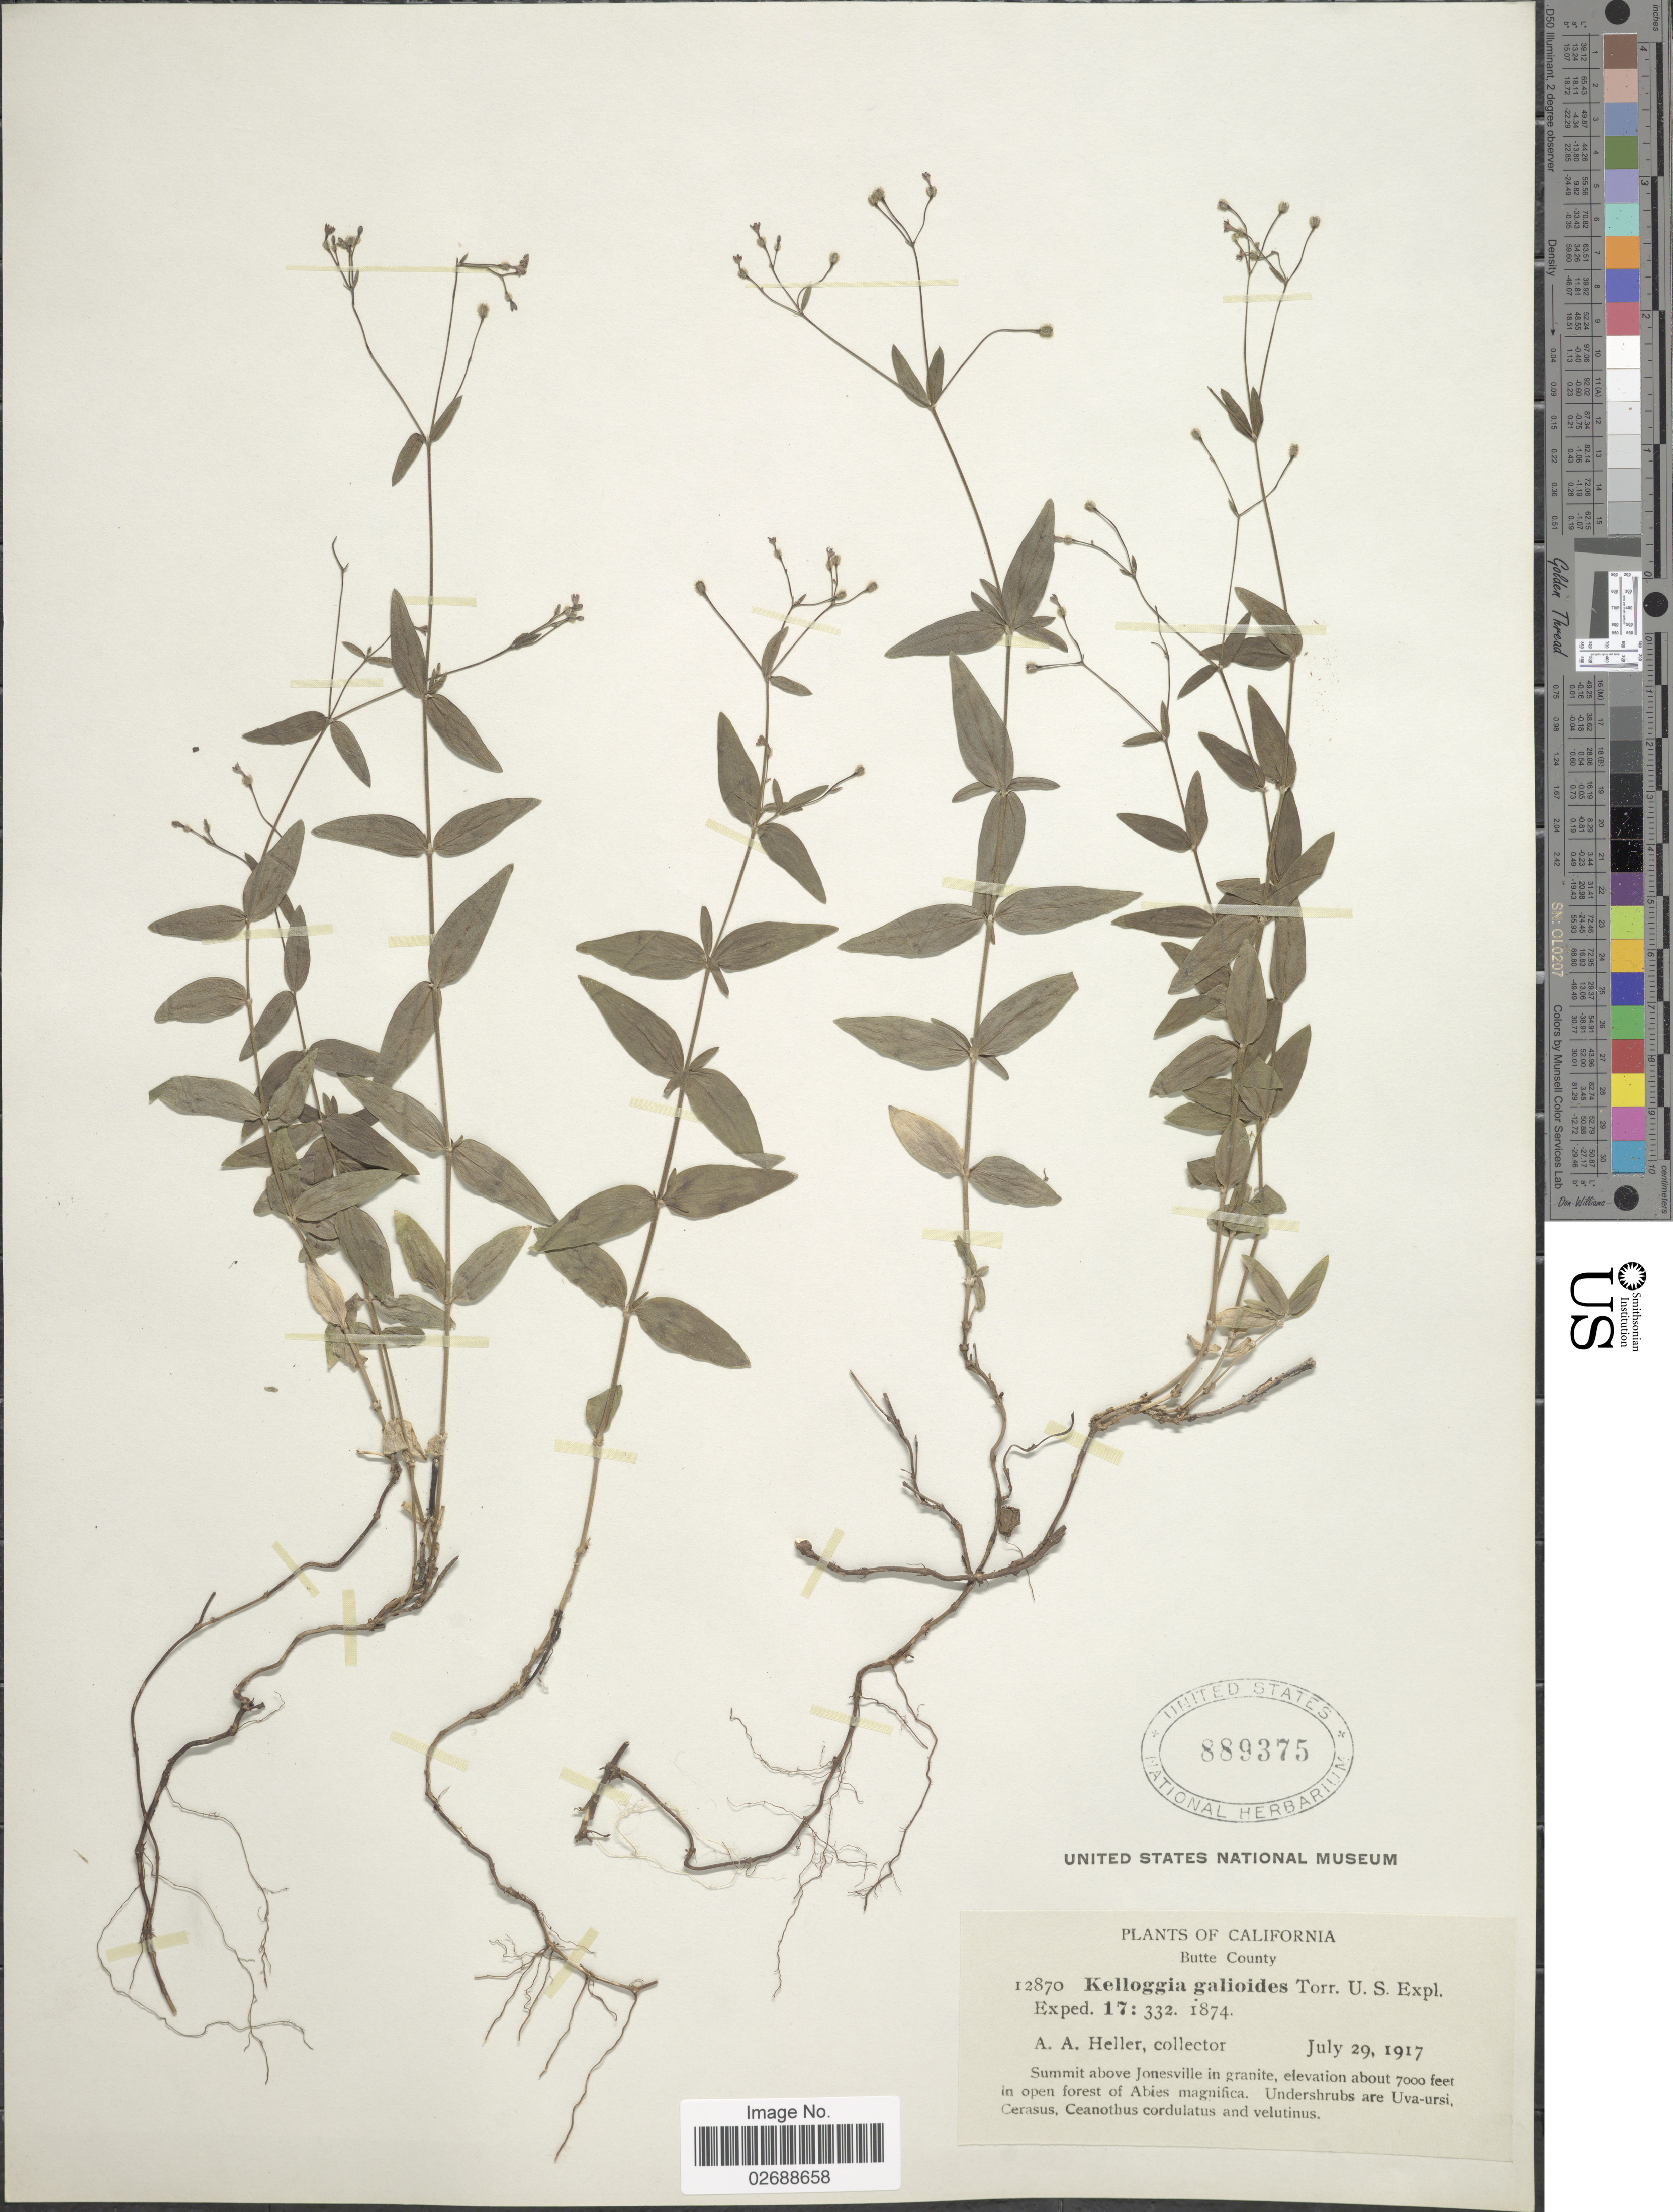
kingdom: Plantae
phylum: Tracheophyta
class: Magnoliopsida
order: Gentianales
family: Rubiaceae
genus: Kelloggia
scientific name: Kelloggia galioides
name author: Torr.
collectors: A. A. Heller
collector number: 12870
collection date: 1917-07-29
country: United States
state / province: California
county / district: Butte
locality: Butte County. Summit above Jonesville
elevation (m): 2134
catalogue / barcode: US 889375